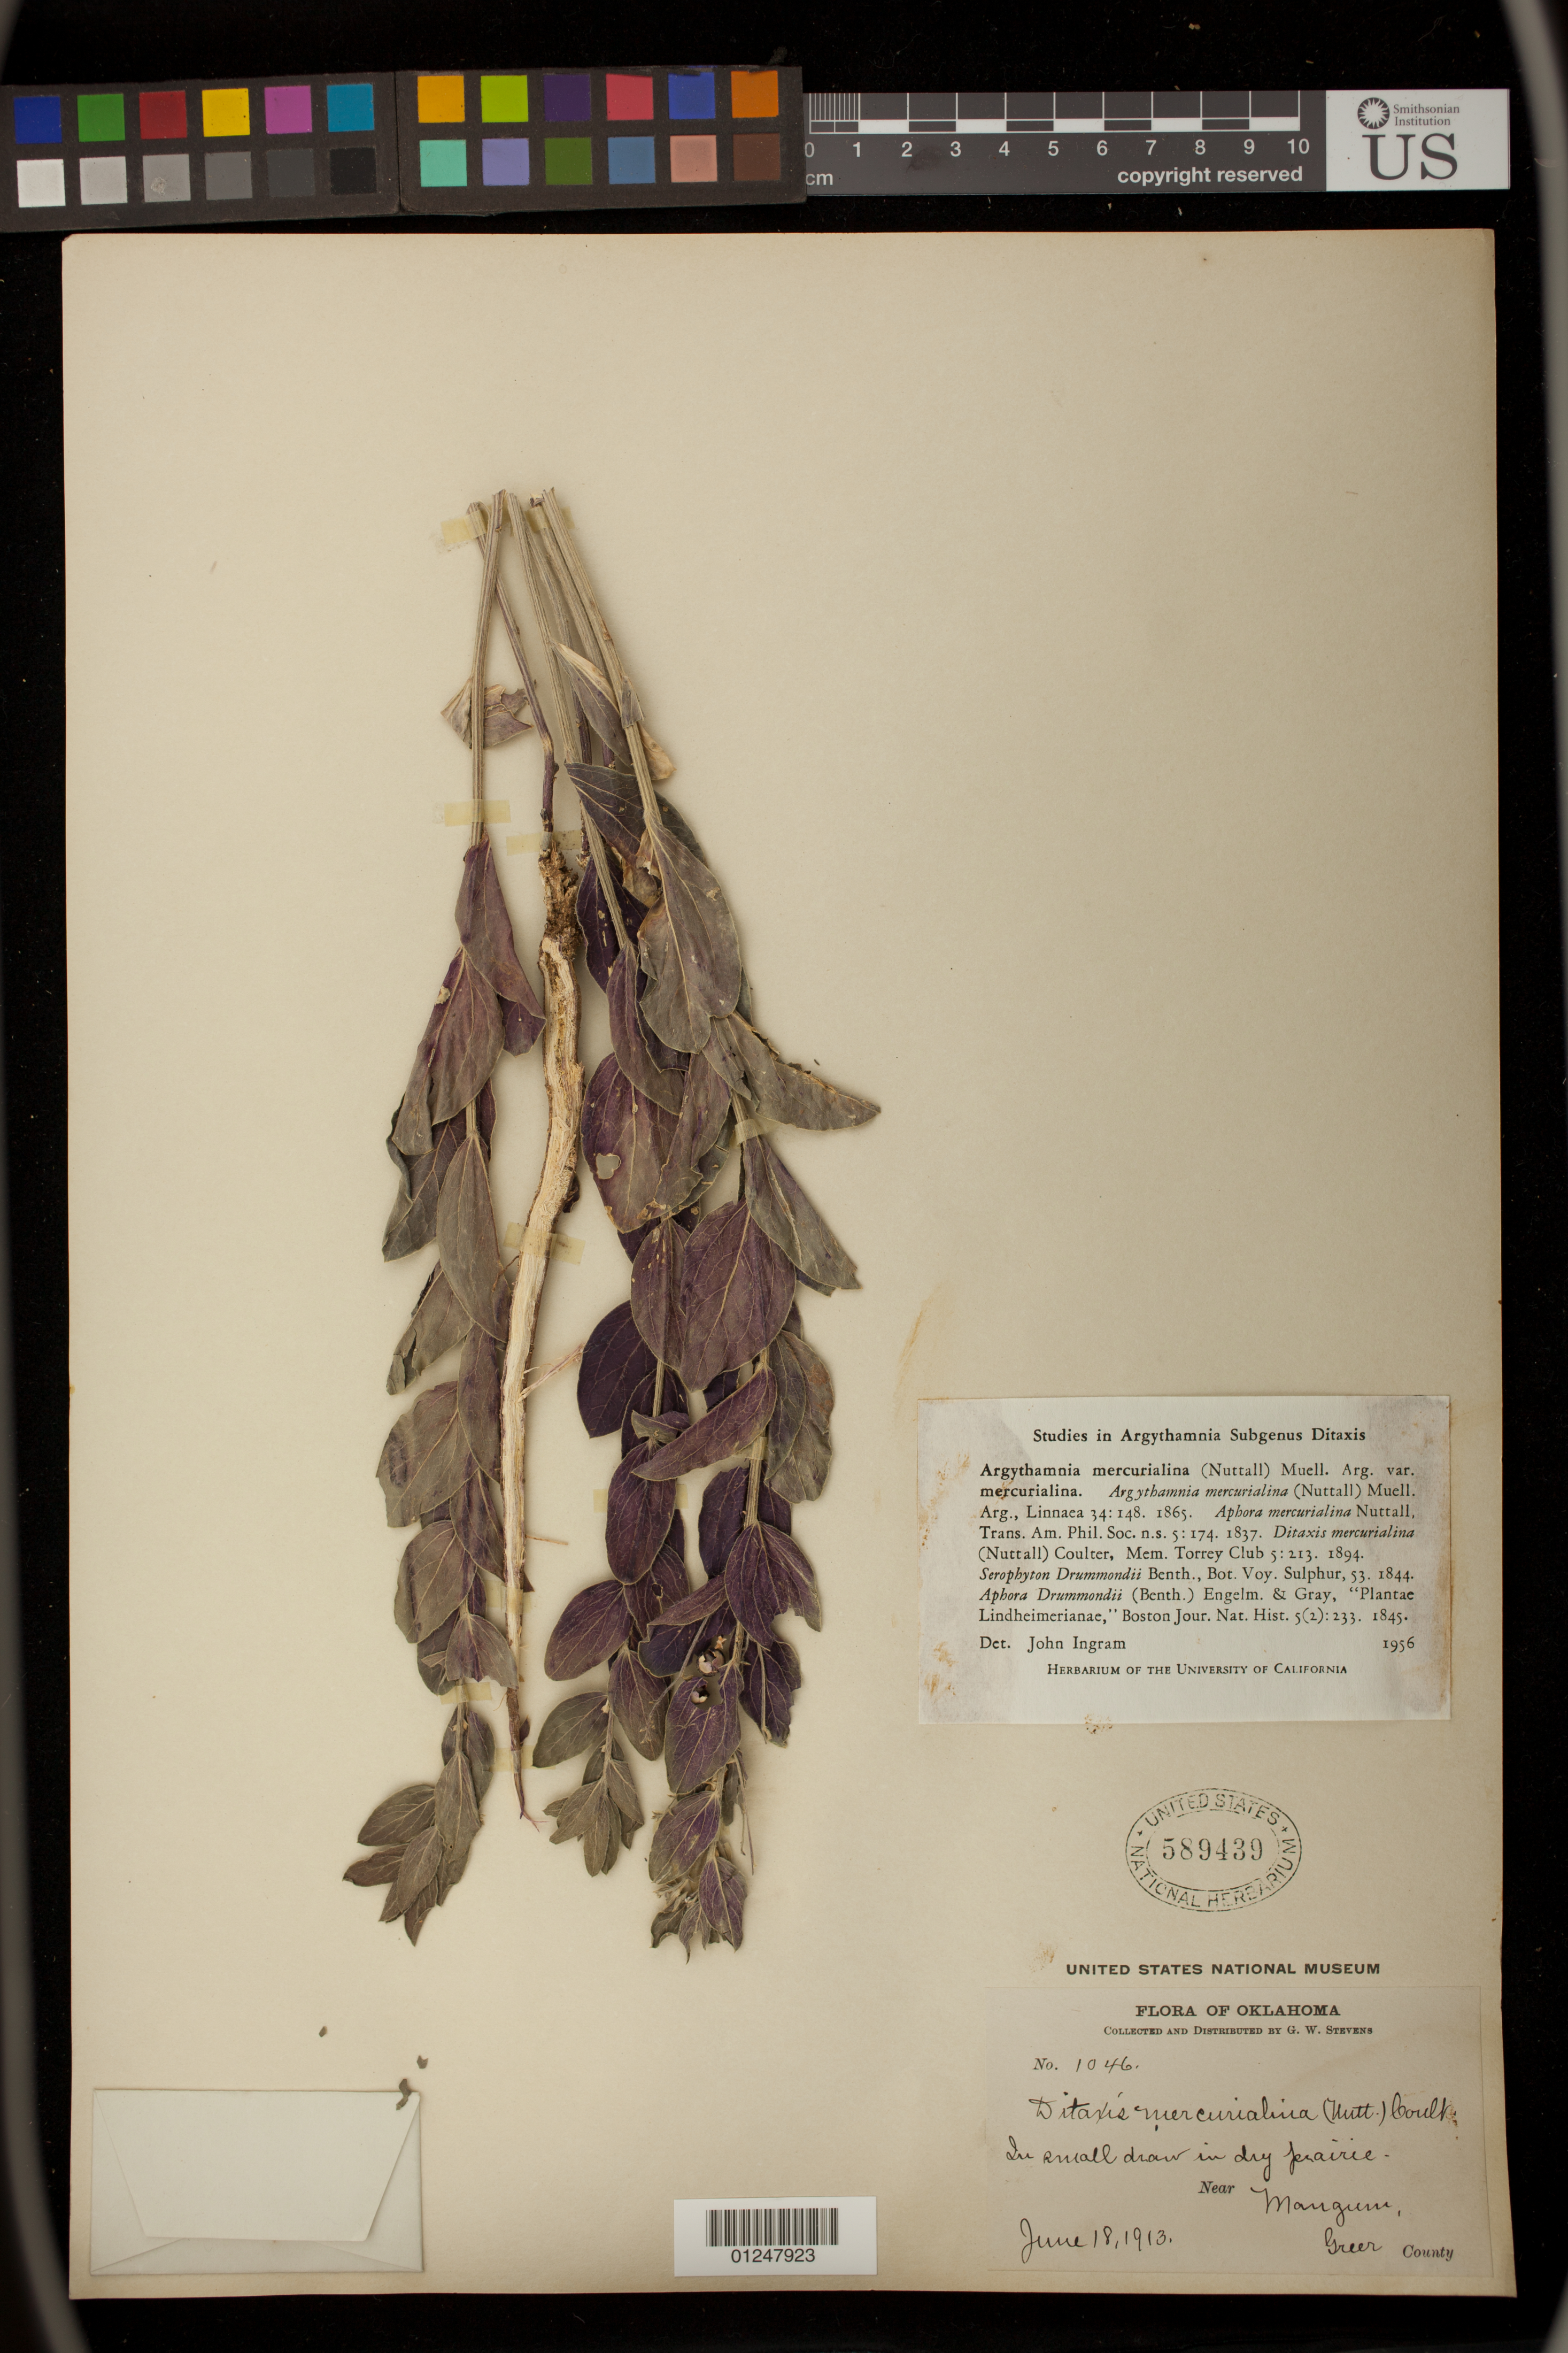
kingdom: Plantae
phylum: Tracheophyta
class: Magnoliopsida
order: Malpighiales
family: Euphorbiaceae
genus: Argythamnia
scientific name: Argythamnia mercurialina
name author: (Nutt.) Müll. Arg.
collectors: G. Stevens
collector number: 1046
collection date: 1913-06-18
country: United States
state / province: Oklahoma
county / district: Greer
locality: In small draw in dry prairie. Near Mangum.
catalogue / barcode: US 589439